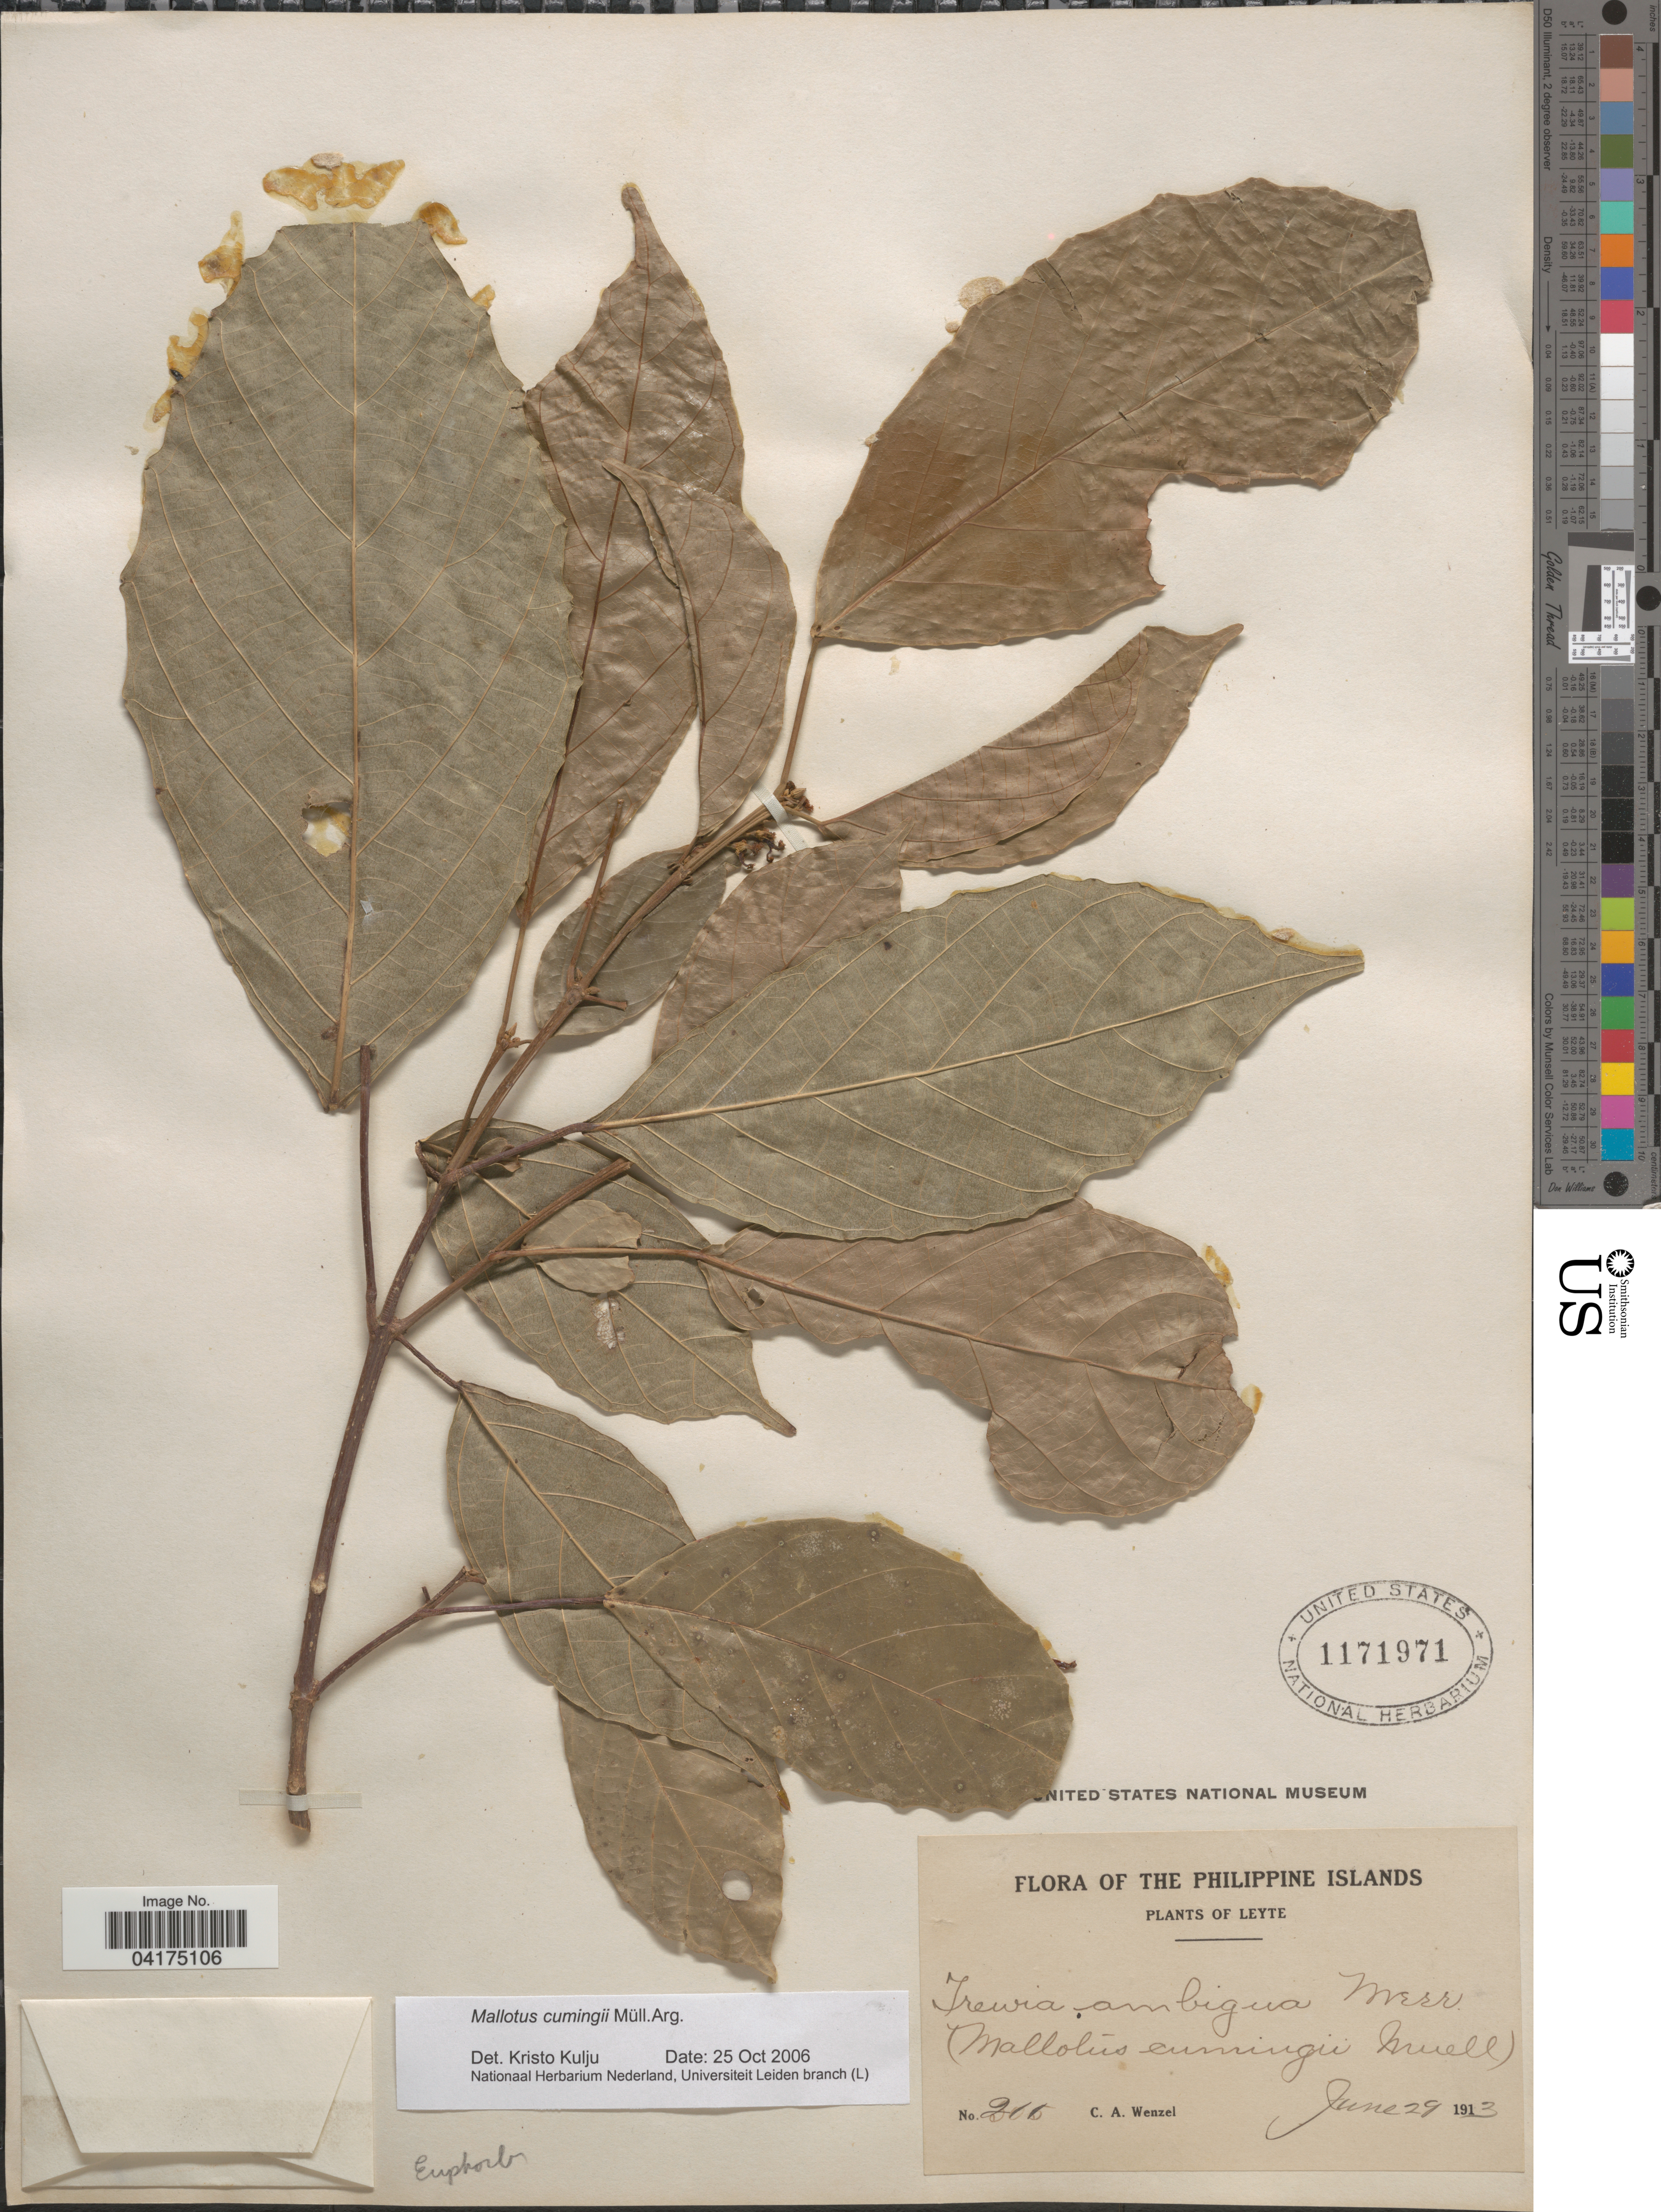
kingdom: Plantae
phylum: Tracheophyta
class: Magnoliopsida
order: Malpighiales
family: Euphorbiaceae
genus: Mallotus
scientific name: Mallotus cumingii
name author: Müll. Arg.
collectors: C. Wenzel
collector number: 211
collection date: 1913-06-29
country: Philippines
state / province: Eastern Visayas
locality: The Philippine Islands. Leyte.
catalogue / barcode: US 1171971